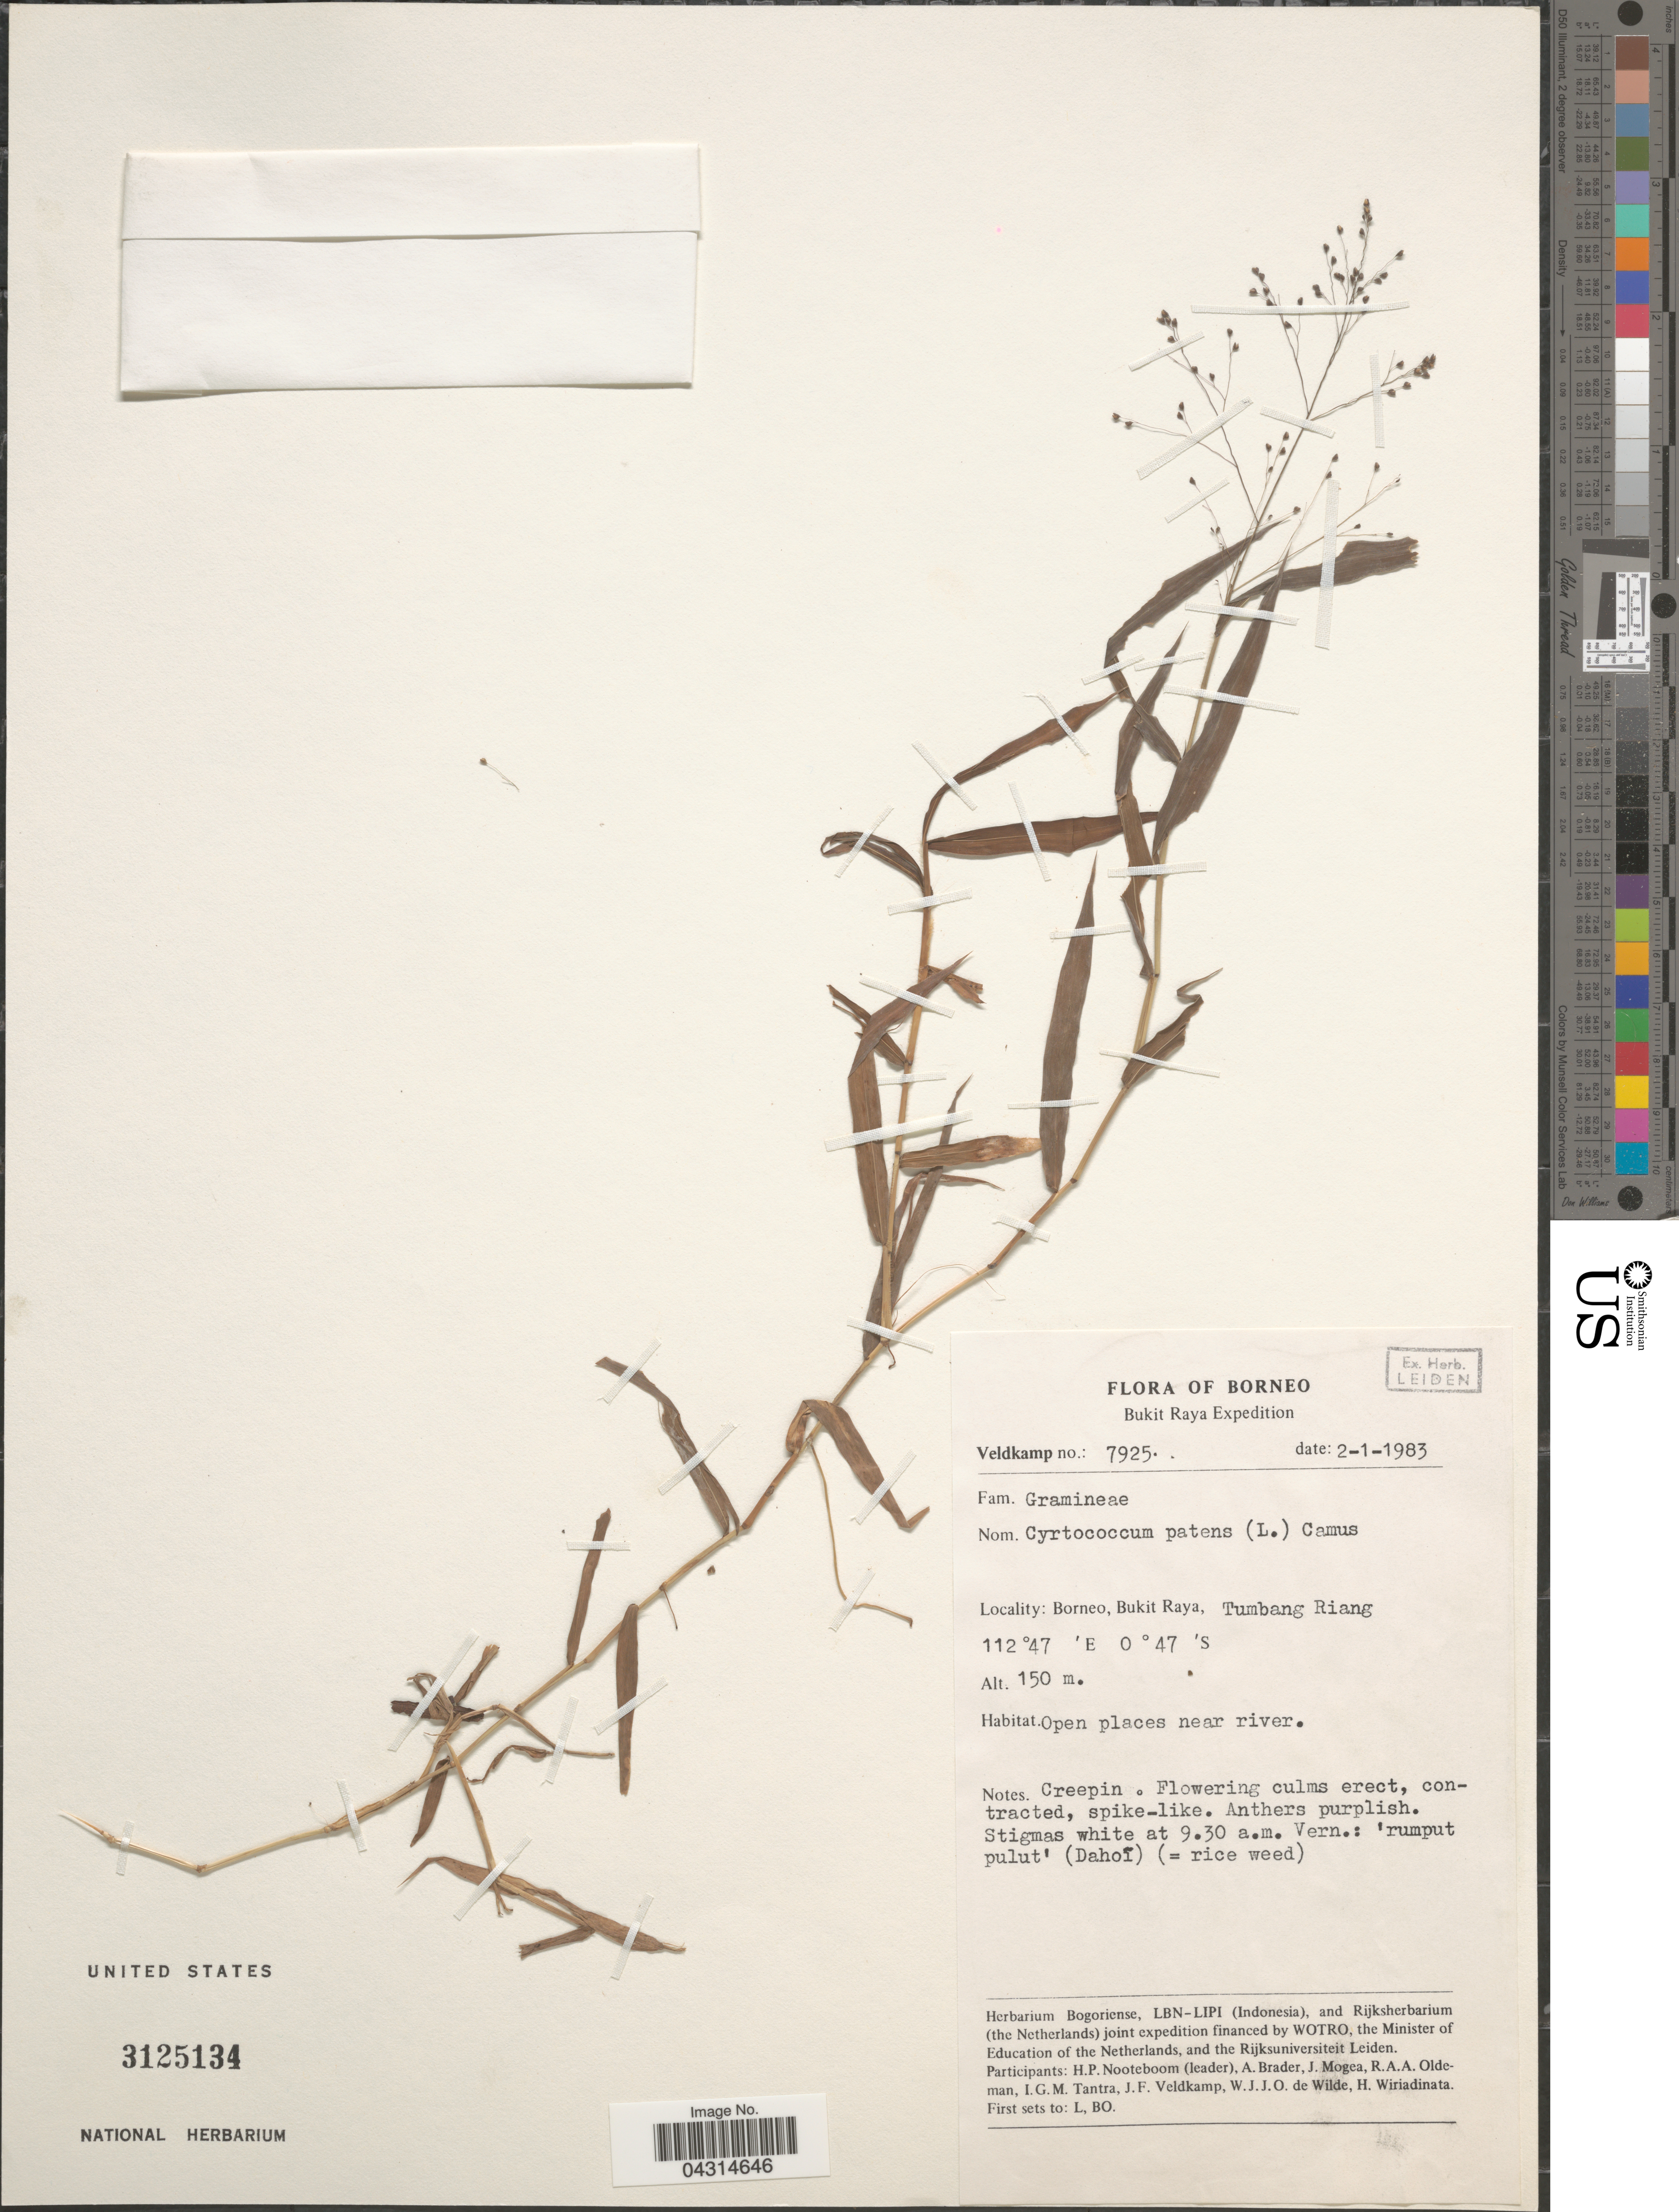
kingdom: Plantae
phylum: Tracheophyta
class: Liliopsida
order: Poales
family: Poaceae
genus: Cyrtococcum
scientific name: Cyrtococcum patens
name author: (L.) A. Camus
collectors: -. Veldkamp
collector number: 7925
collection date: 1983-01-02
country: Malaysia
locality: Borneo. Bukit Raya Expedition. Borneo, Bukit Raya, Tumbang Riang. Open places near river.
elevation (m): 150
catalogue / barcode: US 3125134